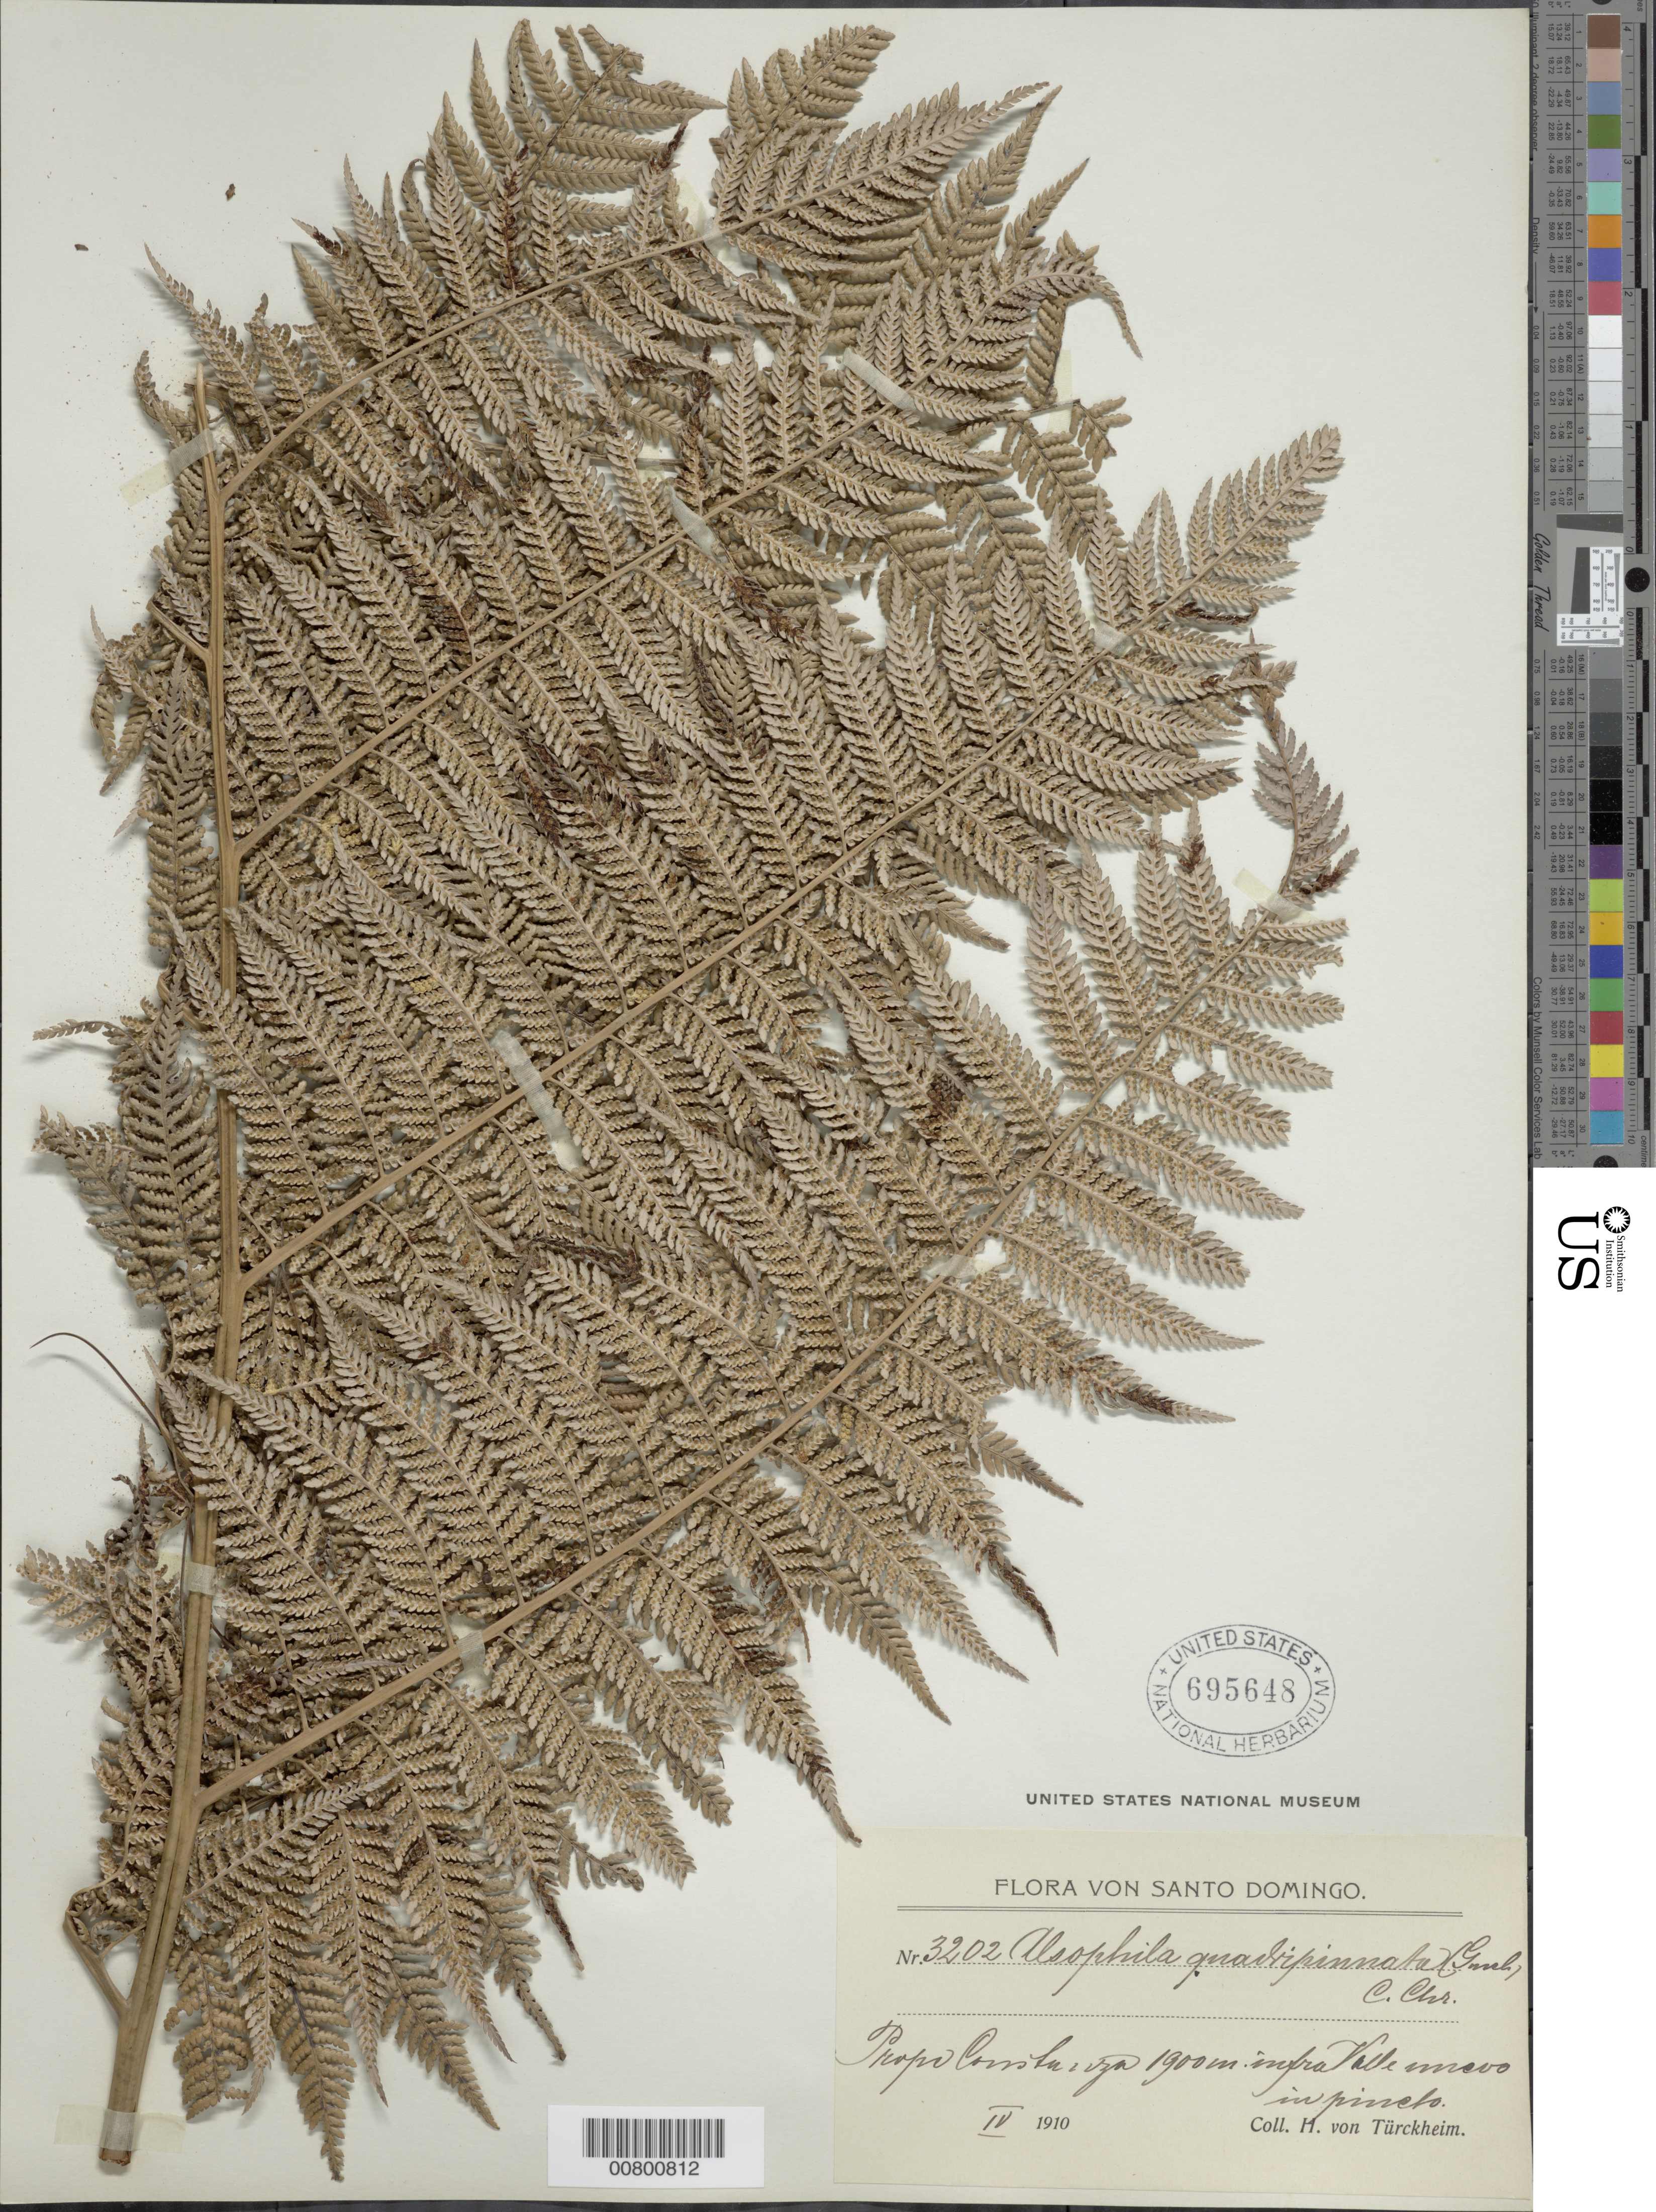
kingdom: Plantae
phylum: Tracheophyta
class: Polypodiopsida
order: Cyatheales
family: Dicksoniaceae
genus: Lophosoria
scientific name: Lophosoria quadripinnata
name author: (J.F. Gmel.) C. Chr.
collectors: H. von Türckheim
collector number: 3202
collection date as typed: Jun 1910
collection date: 1910-06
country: Dominican Republic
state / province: La Vega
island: Hispaniola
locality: Constanza, Valle Nuevo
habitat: In pineto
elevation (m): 1900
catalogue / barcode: US 695648